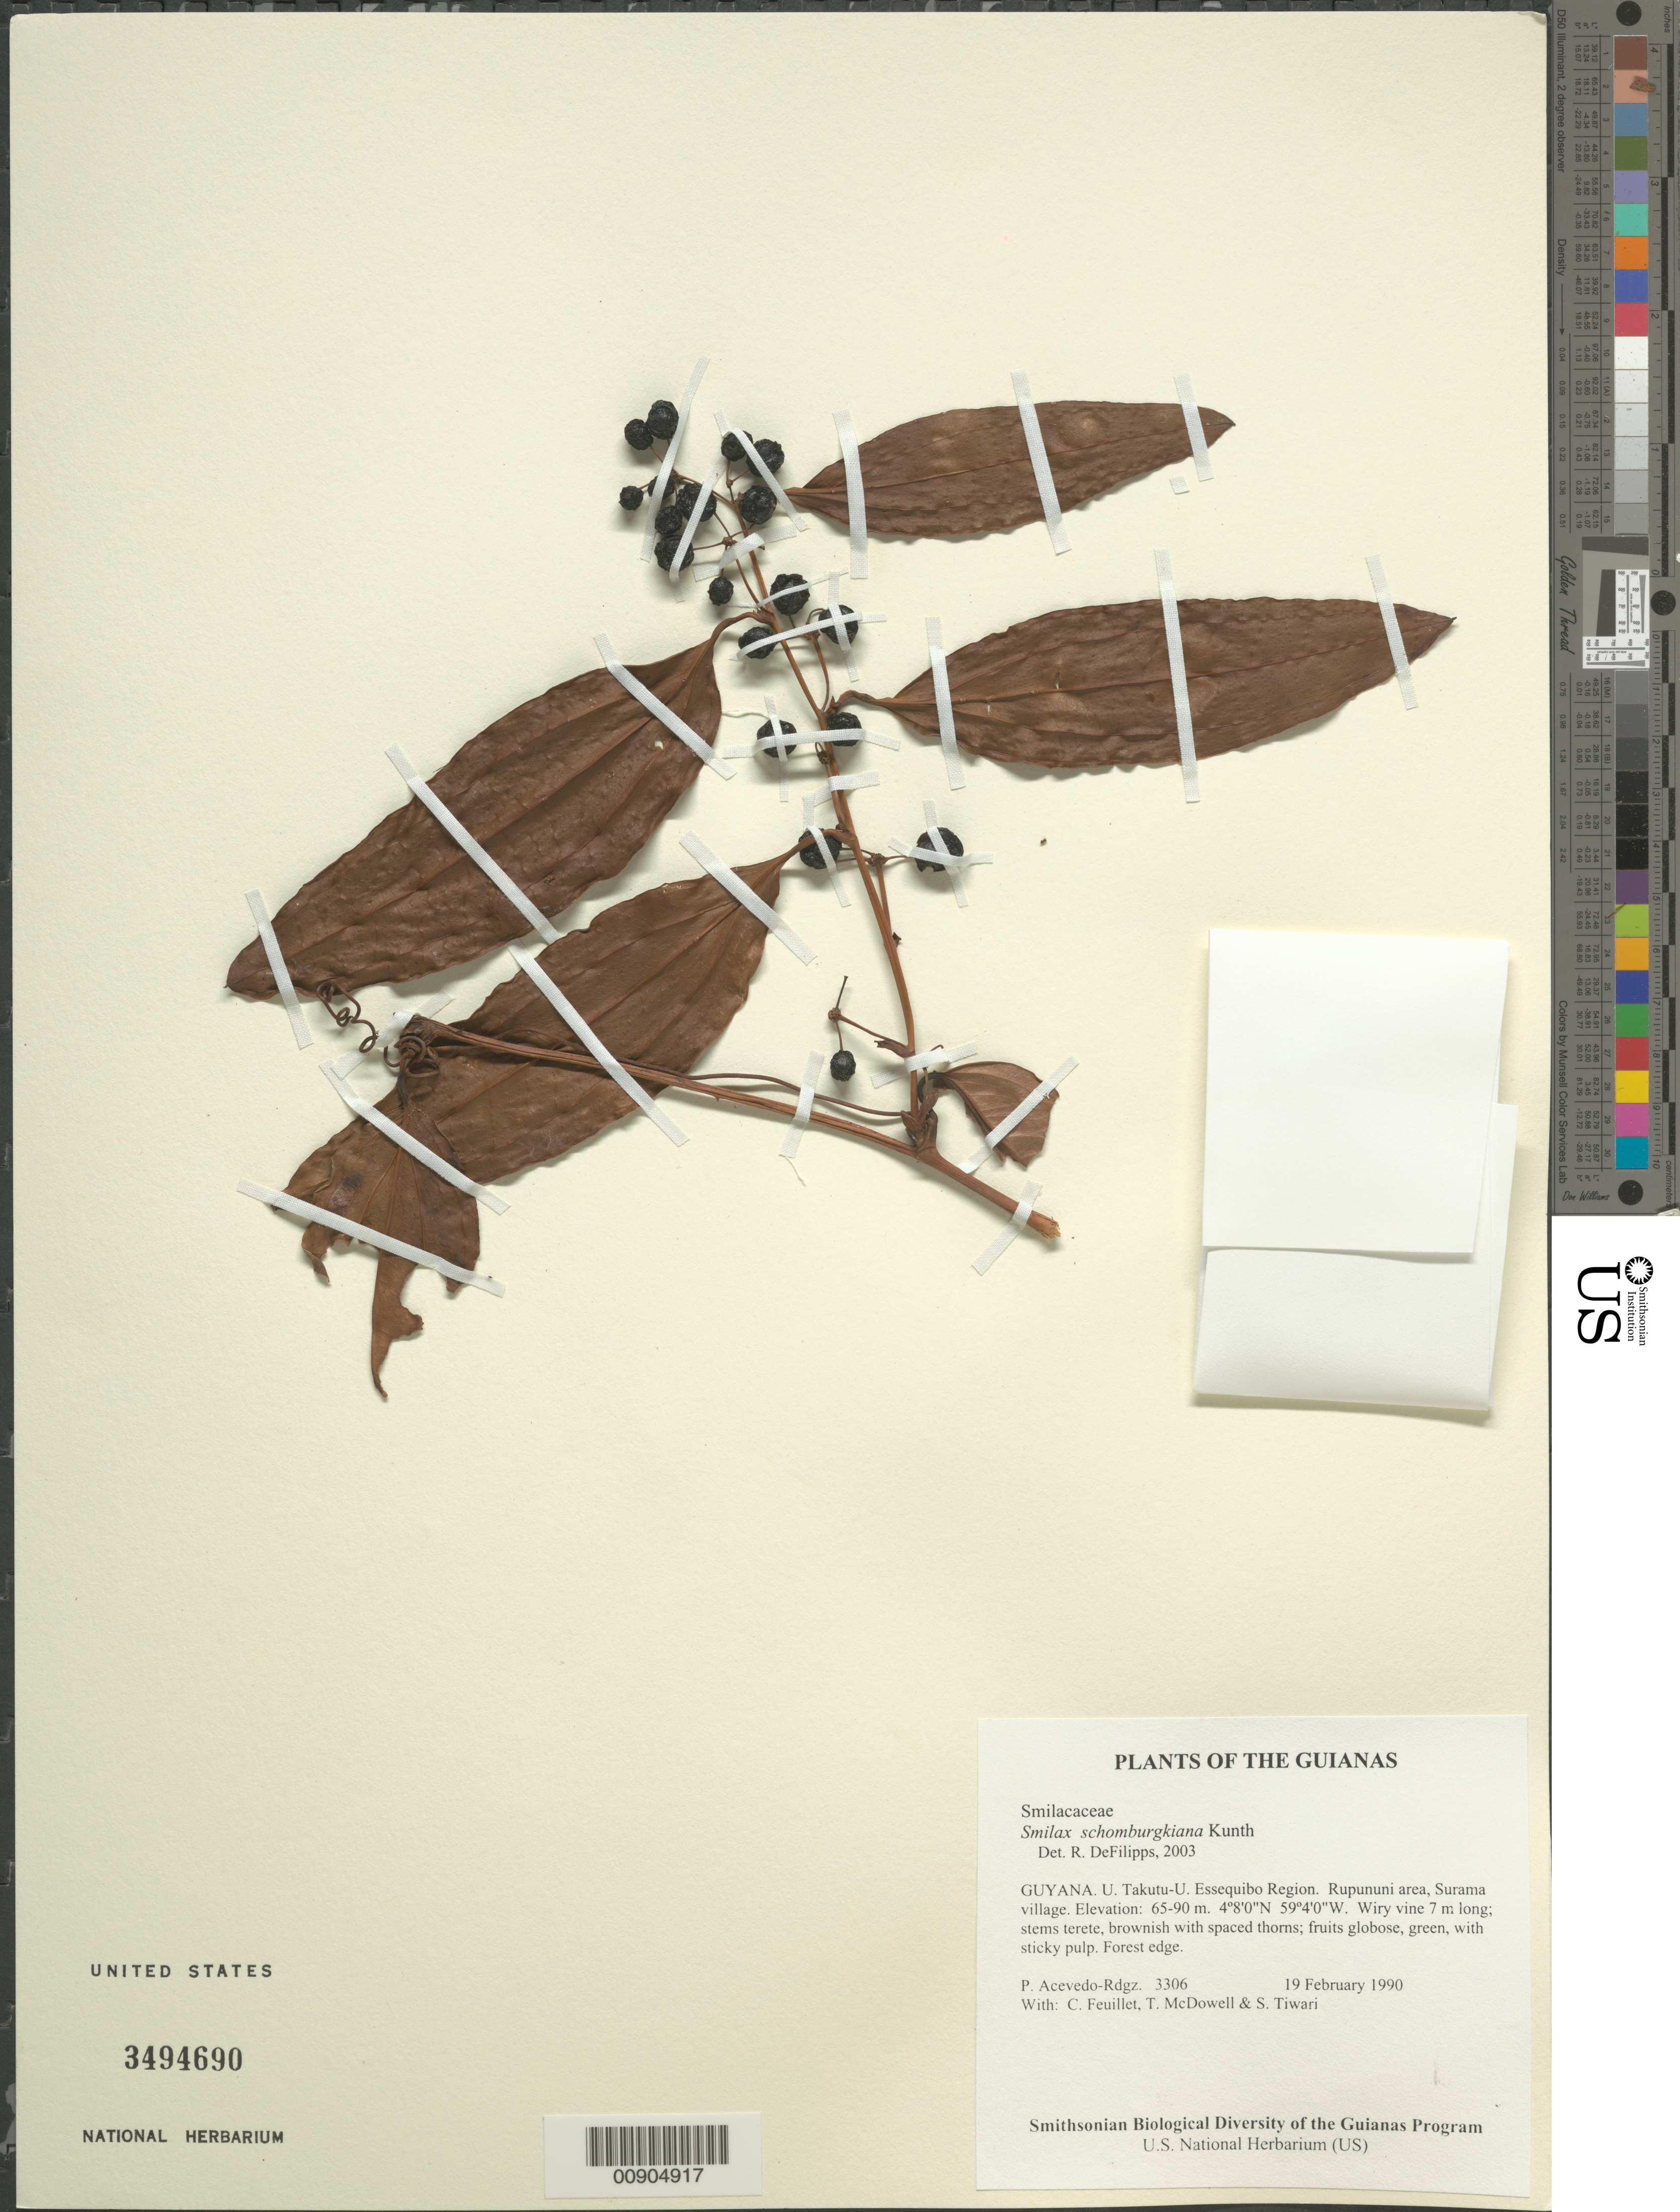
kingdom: Plantae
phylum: Tracheophyta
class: Liliopsida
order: Liliales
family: Smilacaceae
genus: Smilax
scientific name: Smilax schomburgkiana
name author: Kunth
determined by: DeFilipps, R. A.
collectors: P. Acevedo-Rodr., C. Feuillet, T. McDowell & S. Tiwari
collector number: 3306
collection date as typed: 19 Feb 1990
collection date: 1990-02-19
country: Guyana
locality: U. Takutu - U. Essequibo. Rupununi area, Surama village.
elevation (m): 65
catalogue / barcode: US 3494690